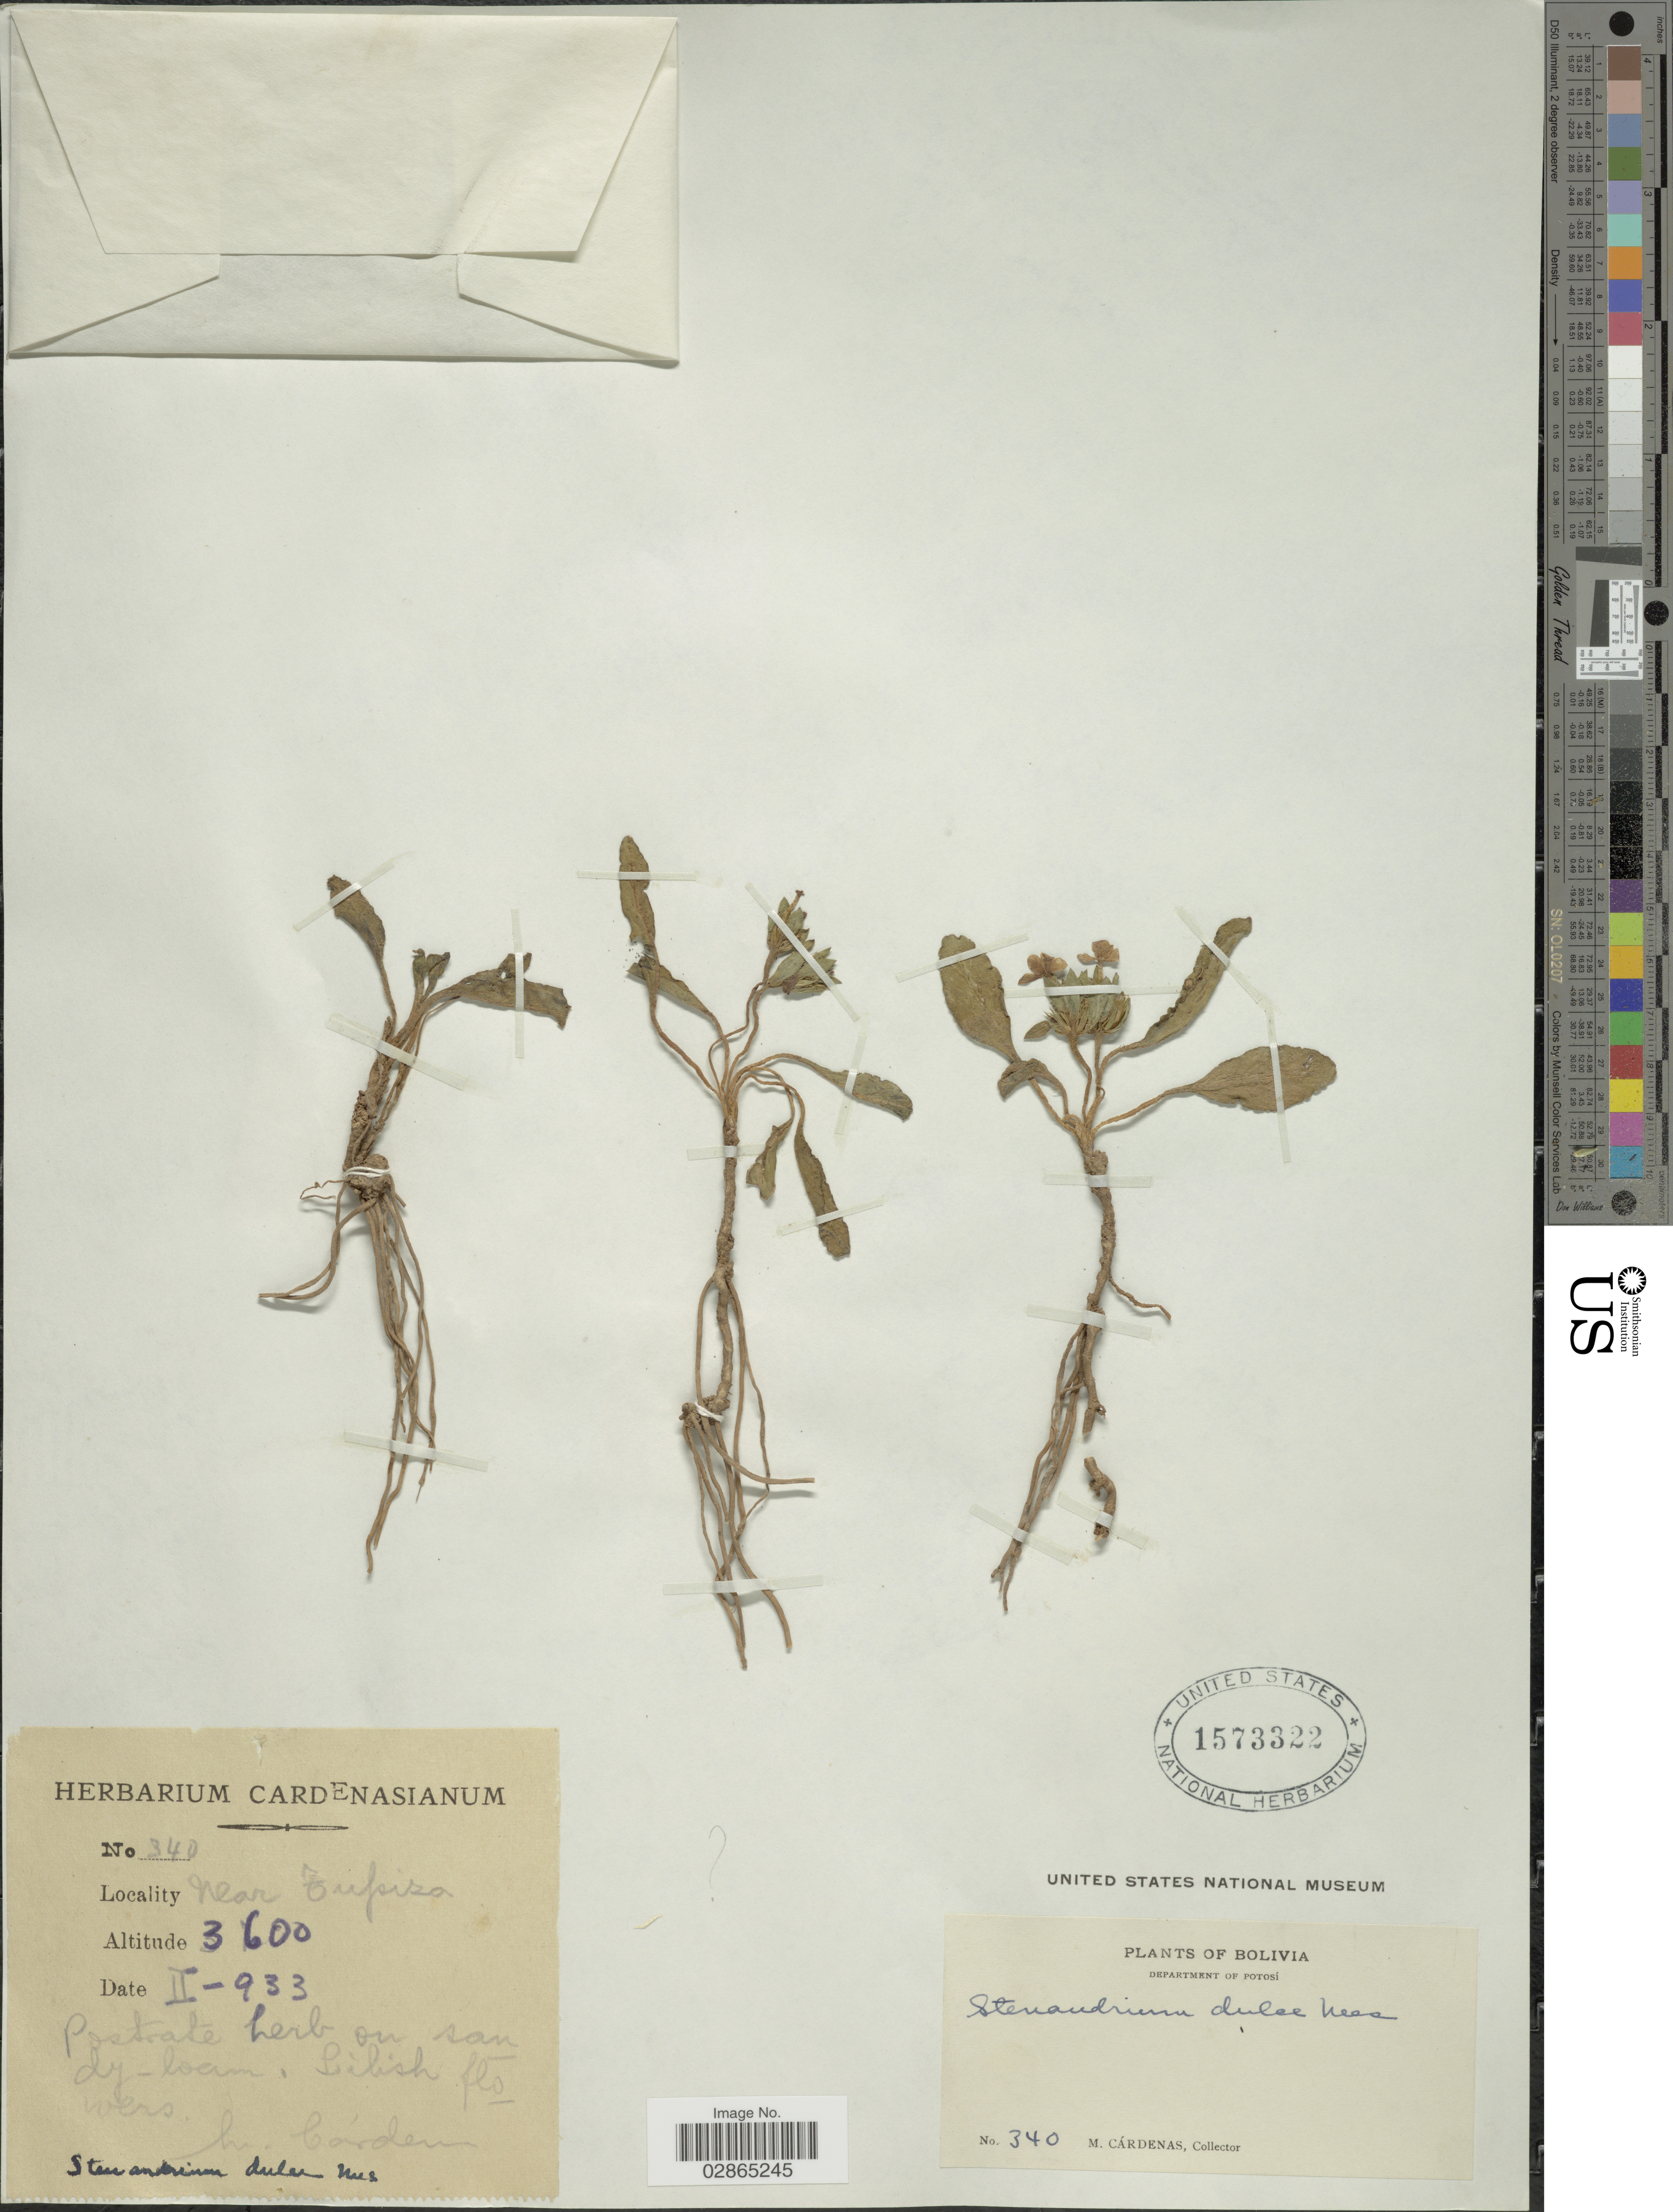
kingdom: Plantae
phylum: Tracheophyta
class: Magnoliopsida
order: Lamiales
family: Acanthaceae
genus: Stenandrium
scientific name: Stenandrium dulce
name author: (Cav.) Nees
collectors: M. Cárdenas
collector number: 340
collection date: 1933-02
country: Bolivia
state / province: Potosi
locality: Near Tupiza, Department of Potosí.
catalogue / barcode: US 1573322